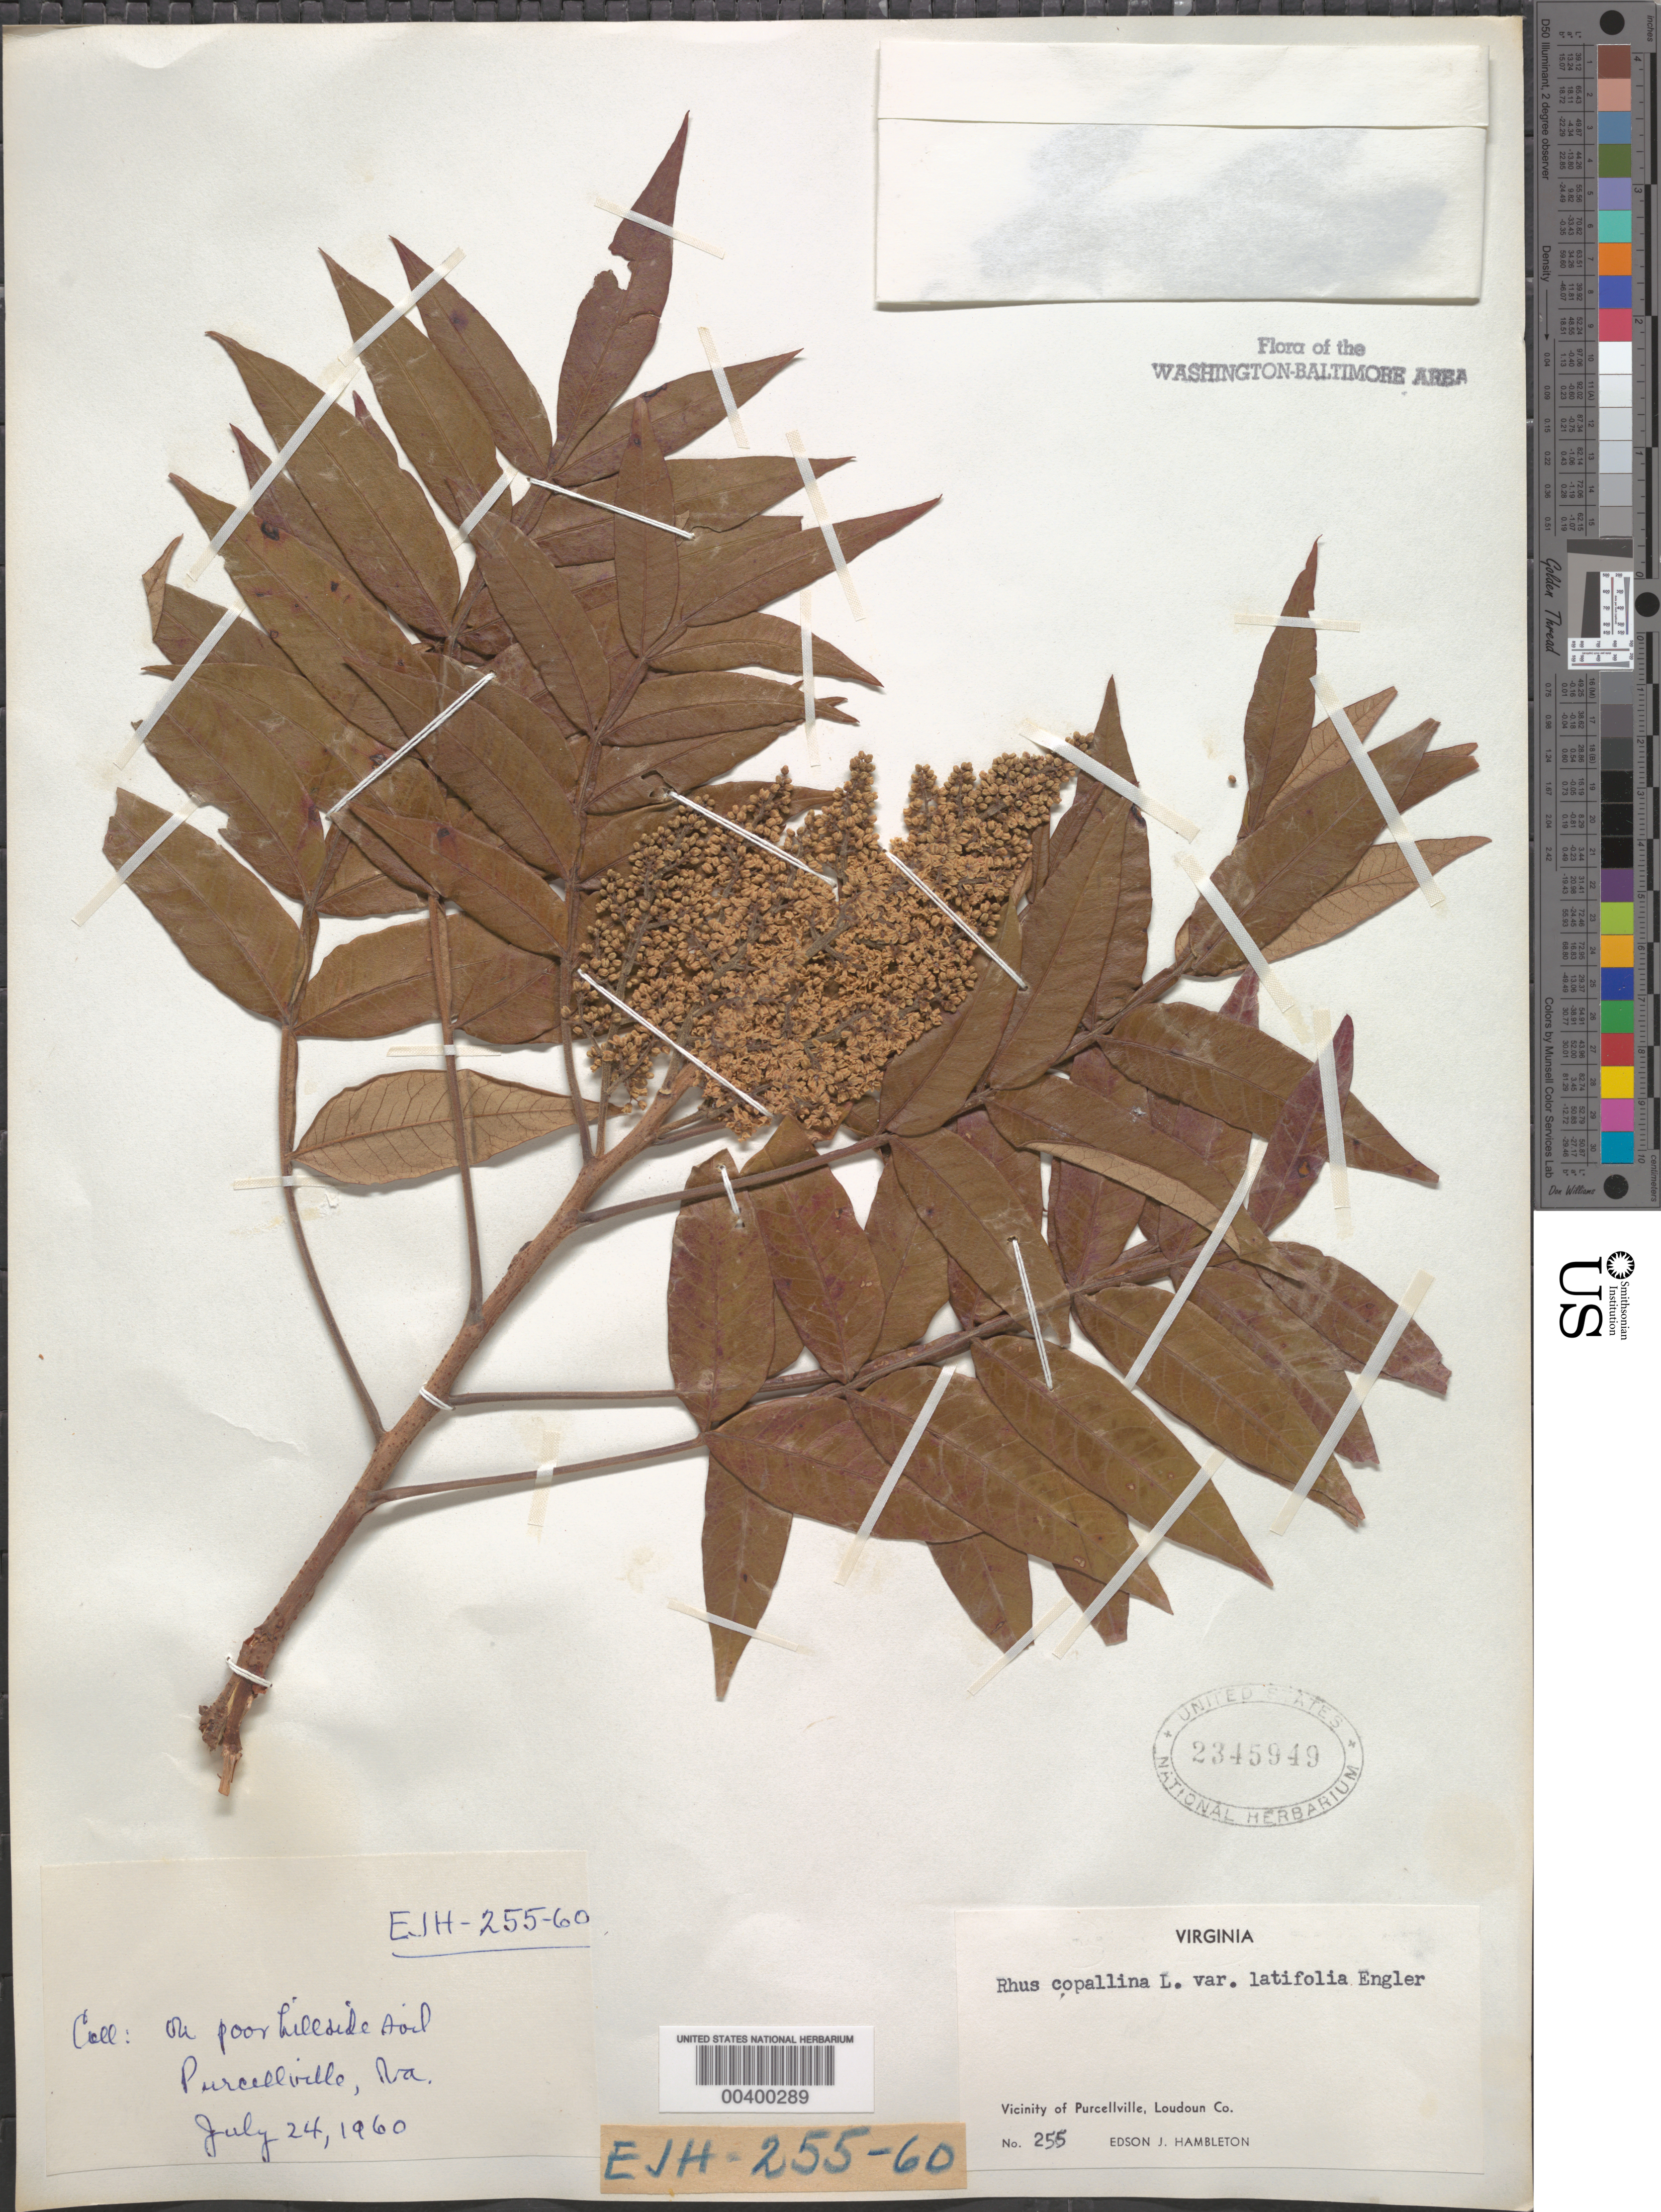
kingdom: Plantae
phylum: Tracheophyta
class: Magnoliopsida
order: Sapindales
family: Anacardiaceae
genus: Rhus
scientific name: Rhus copallinum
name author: L.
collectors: E. Hambleton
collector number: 255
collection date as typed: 24 Jul 1960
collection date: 1960-07-24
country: United States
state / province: Virginia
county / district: Loudoun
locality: Purcellville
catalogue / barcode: US 2345949